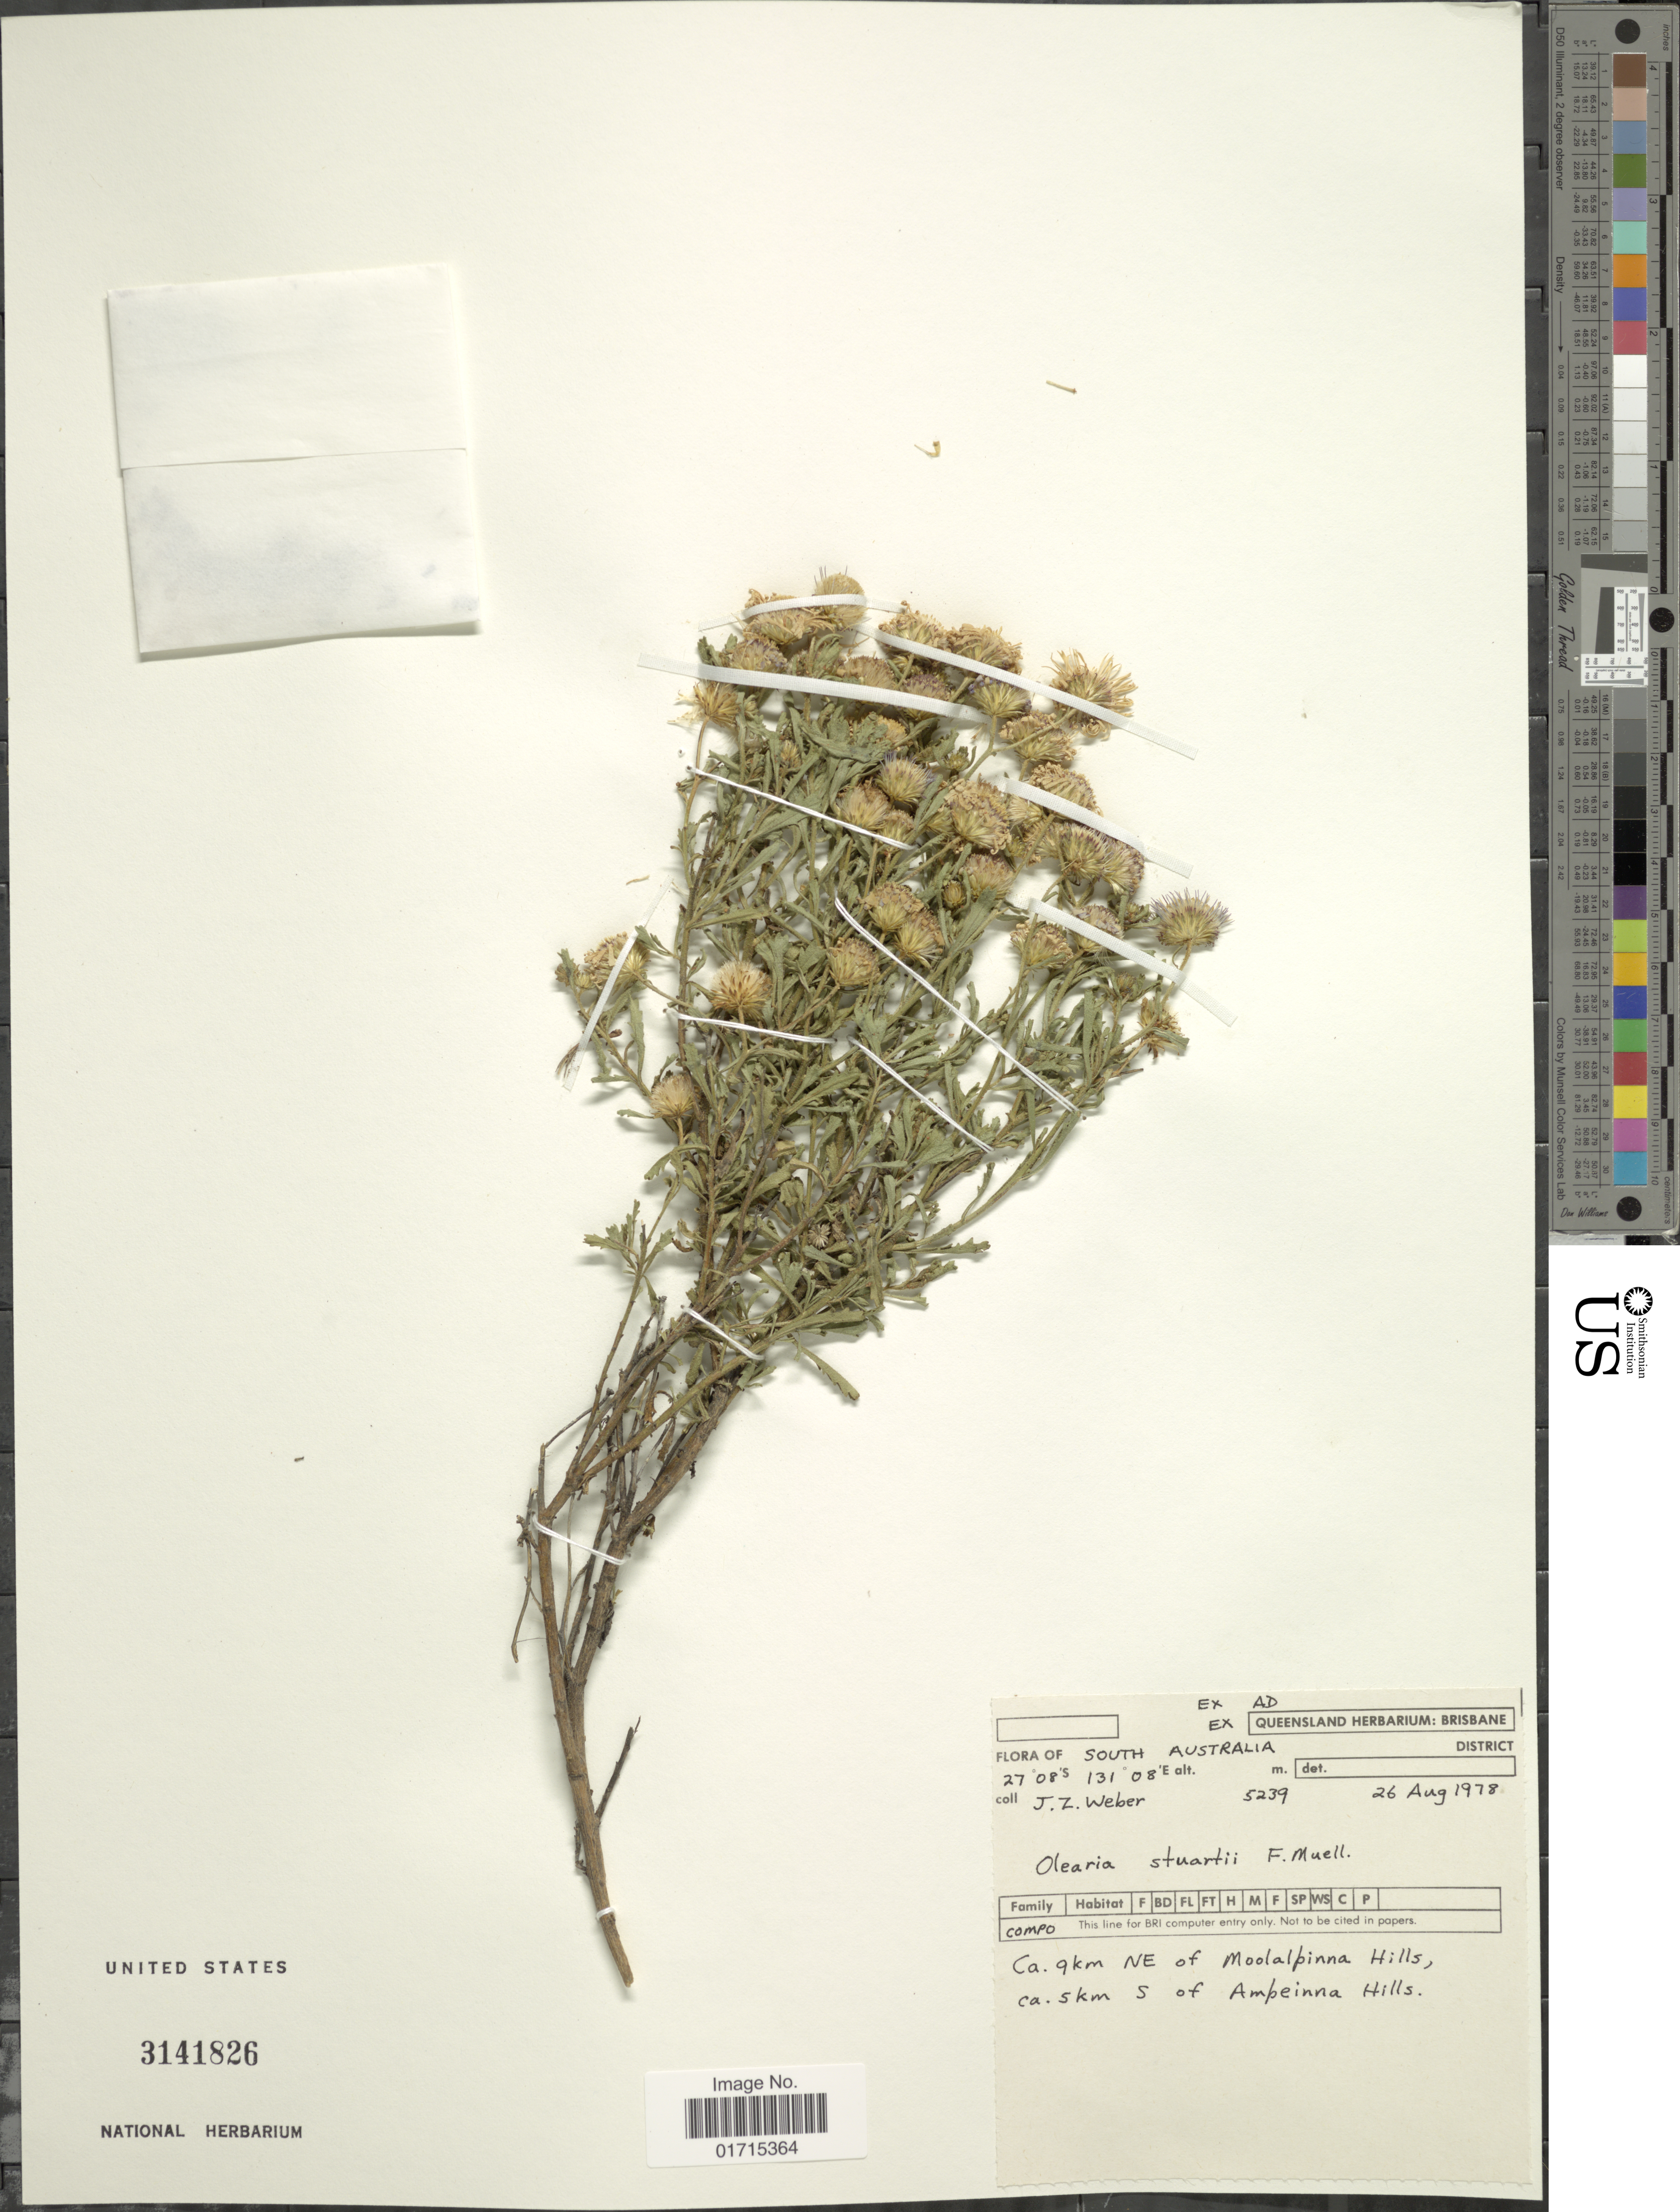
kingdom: Plantae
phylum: Tracheophyta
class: Magnoliopsida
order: Asterales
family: Asteraceae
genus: Olearia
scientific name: Olearia stuartii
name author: (F. Muell.) F. Muell. ex Benth.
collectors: J.Z. Weber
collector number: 5239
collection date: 1978-08-26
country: Australia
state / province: South Australia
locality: Ca. 9 km NE of Moolalpinna Hills, ca. 5 km S of Ampeinna Hills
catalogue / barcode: US 3141826